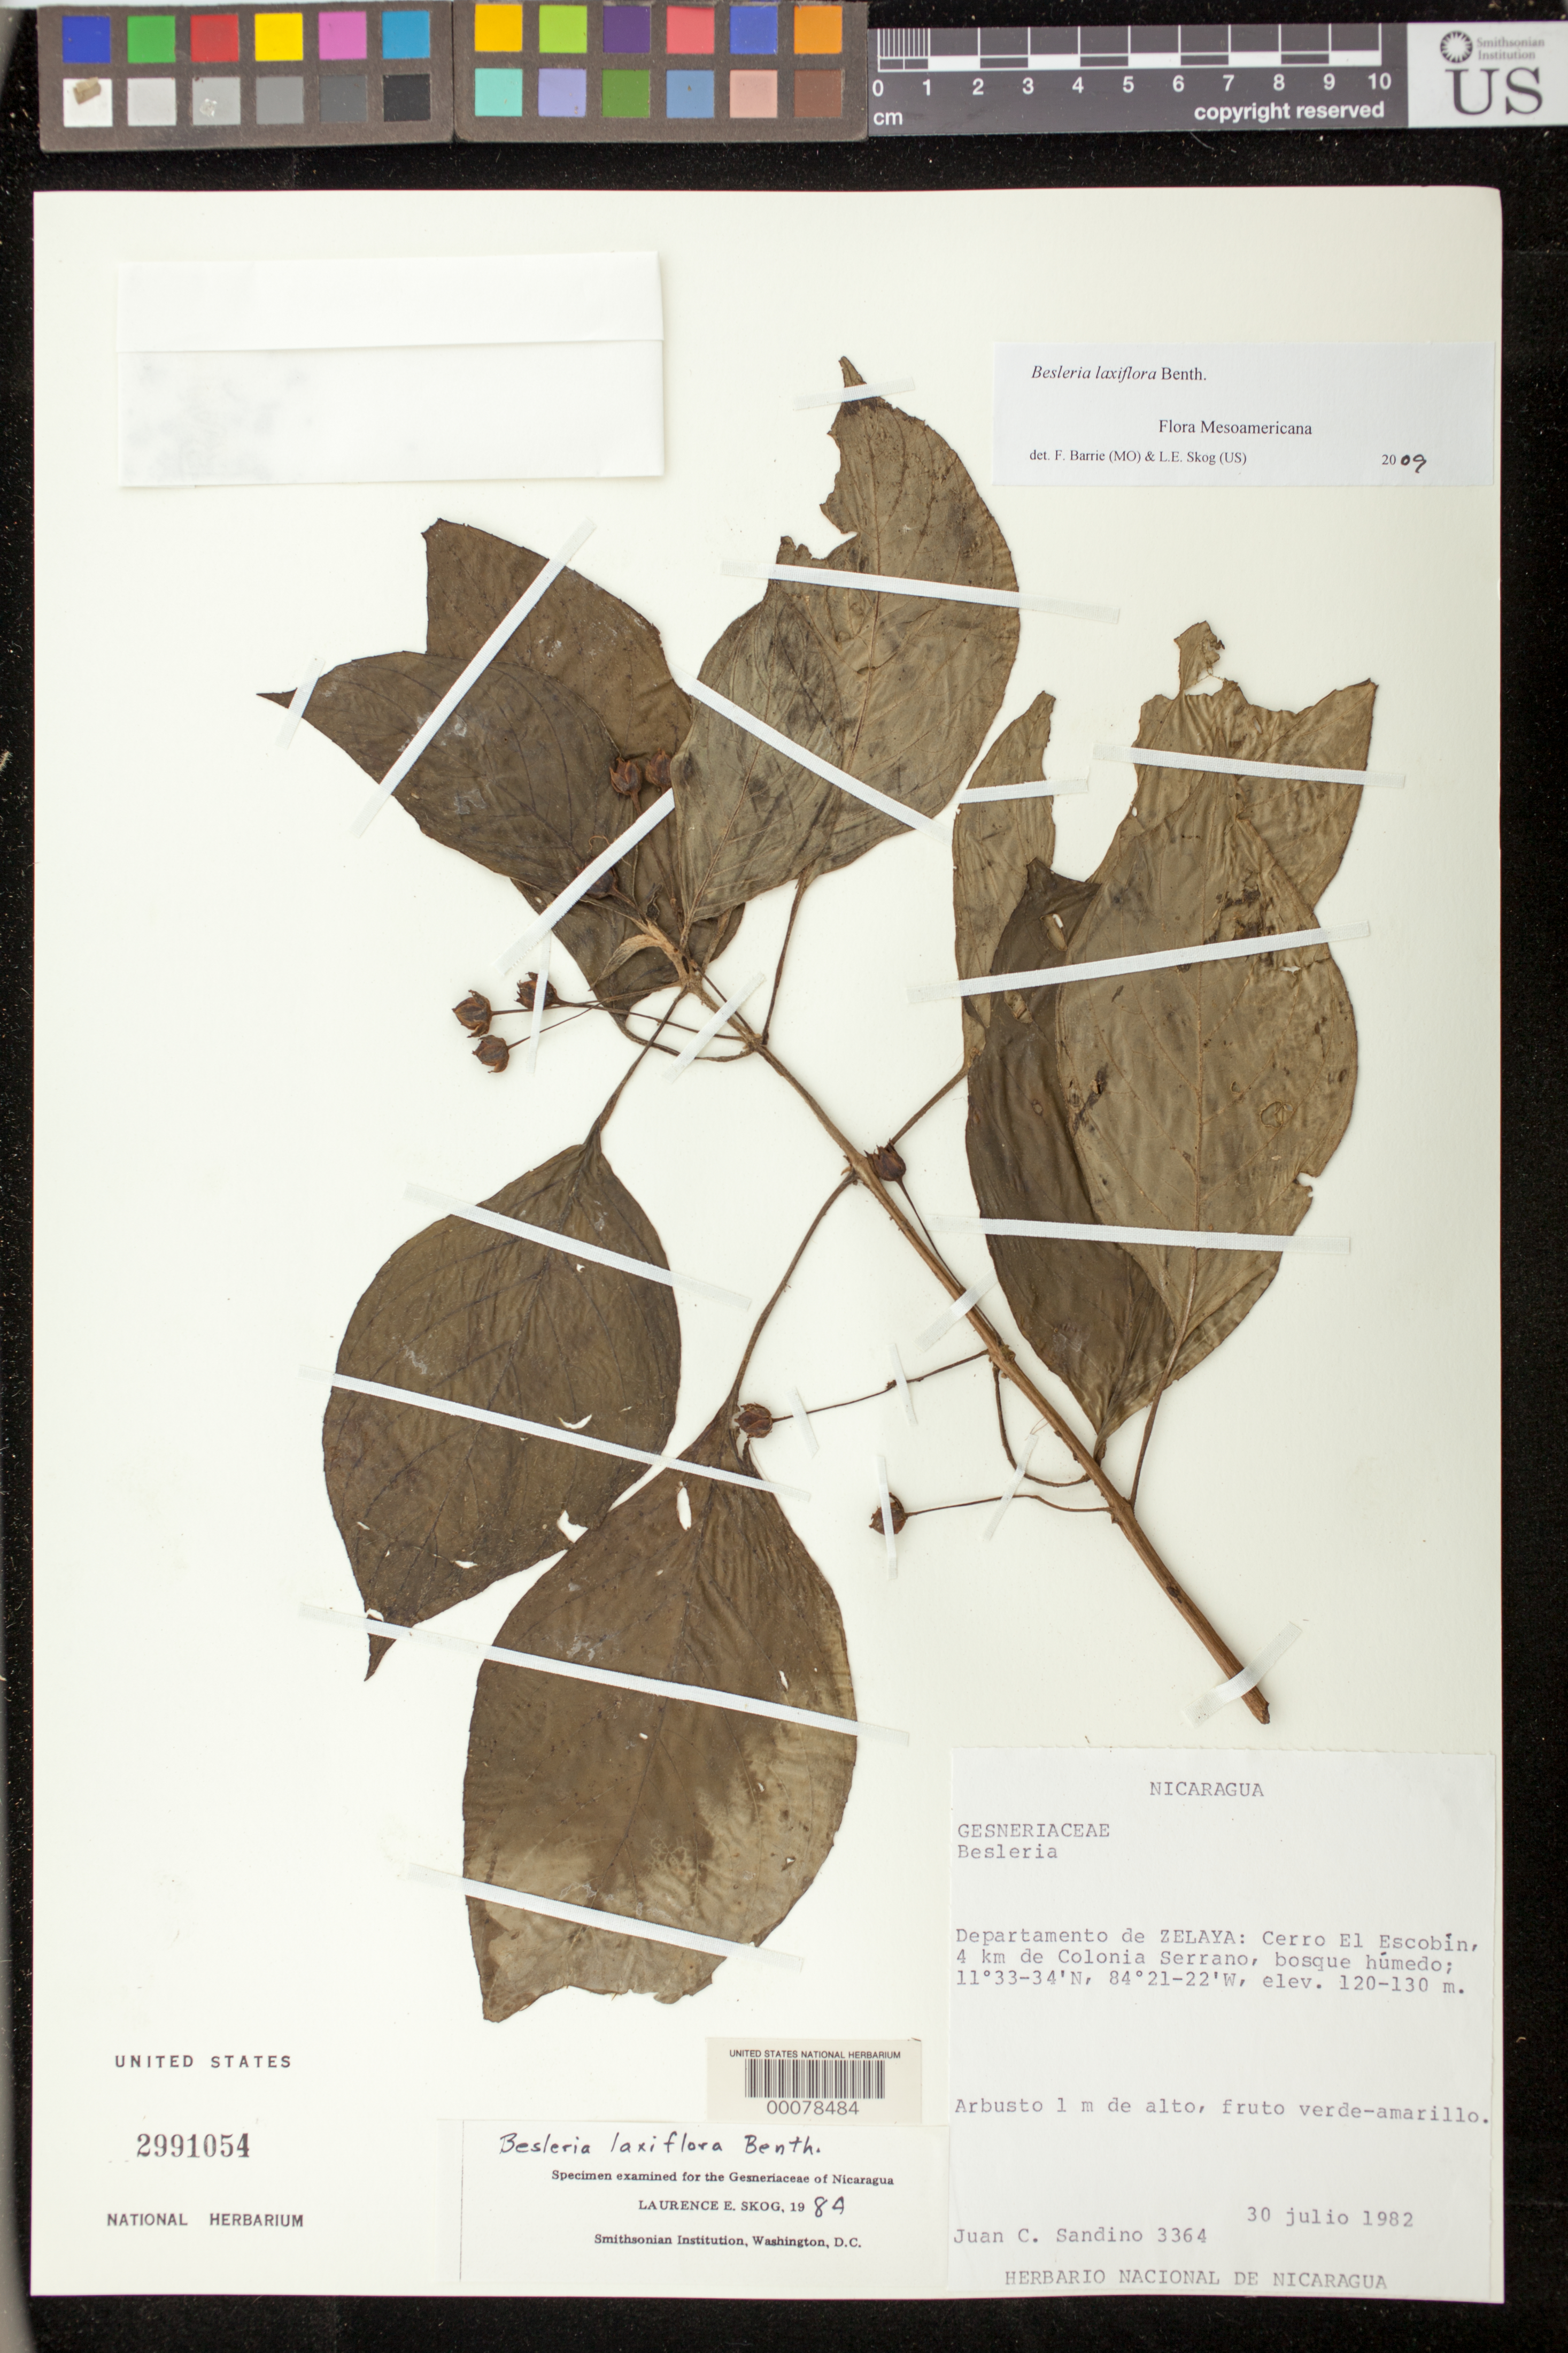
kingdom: Plantae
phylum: Tracheophyta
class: Magnoliopsida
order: Lamiales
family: Gesneriaceae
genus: Besleria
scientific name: Besleria laxiflora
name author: Benth.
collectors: J. Sandino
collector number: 3364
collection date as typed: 30 Jul 1982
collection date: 1982-07-30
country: Nicaragua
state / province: Atlántico Sur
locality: Cerro El Escobin, 4 km de Colonia Serrano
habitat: Humid forest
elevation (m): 120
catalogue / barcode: US 2991054